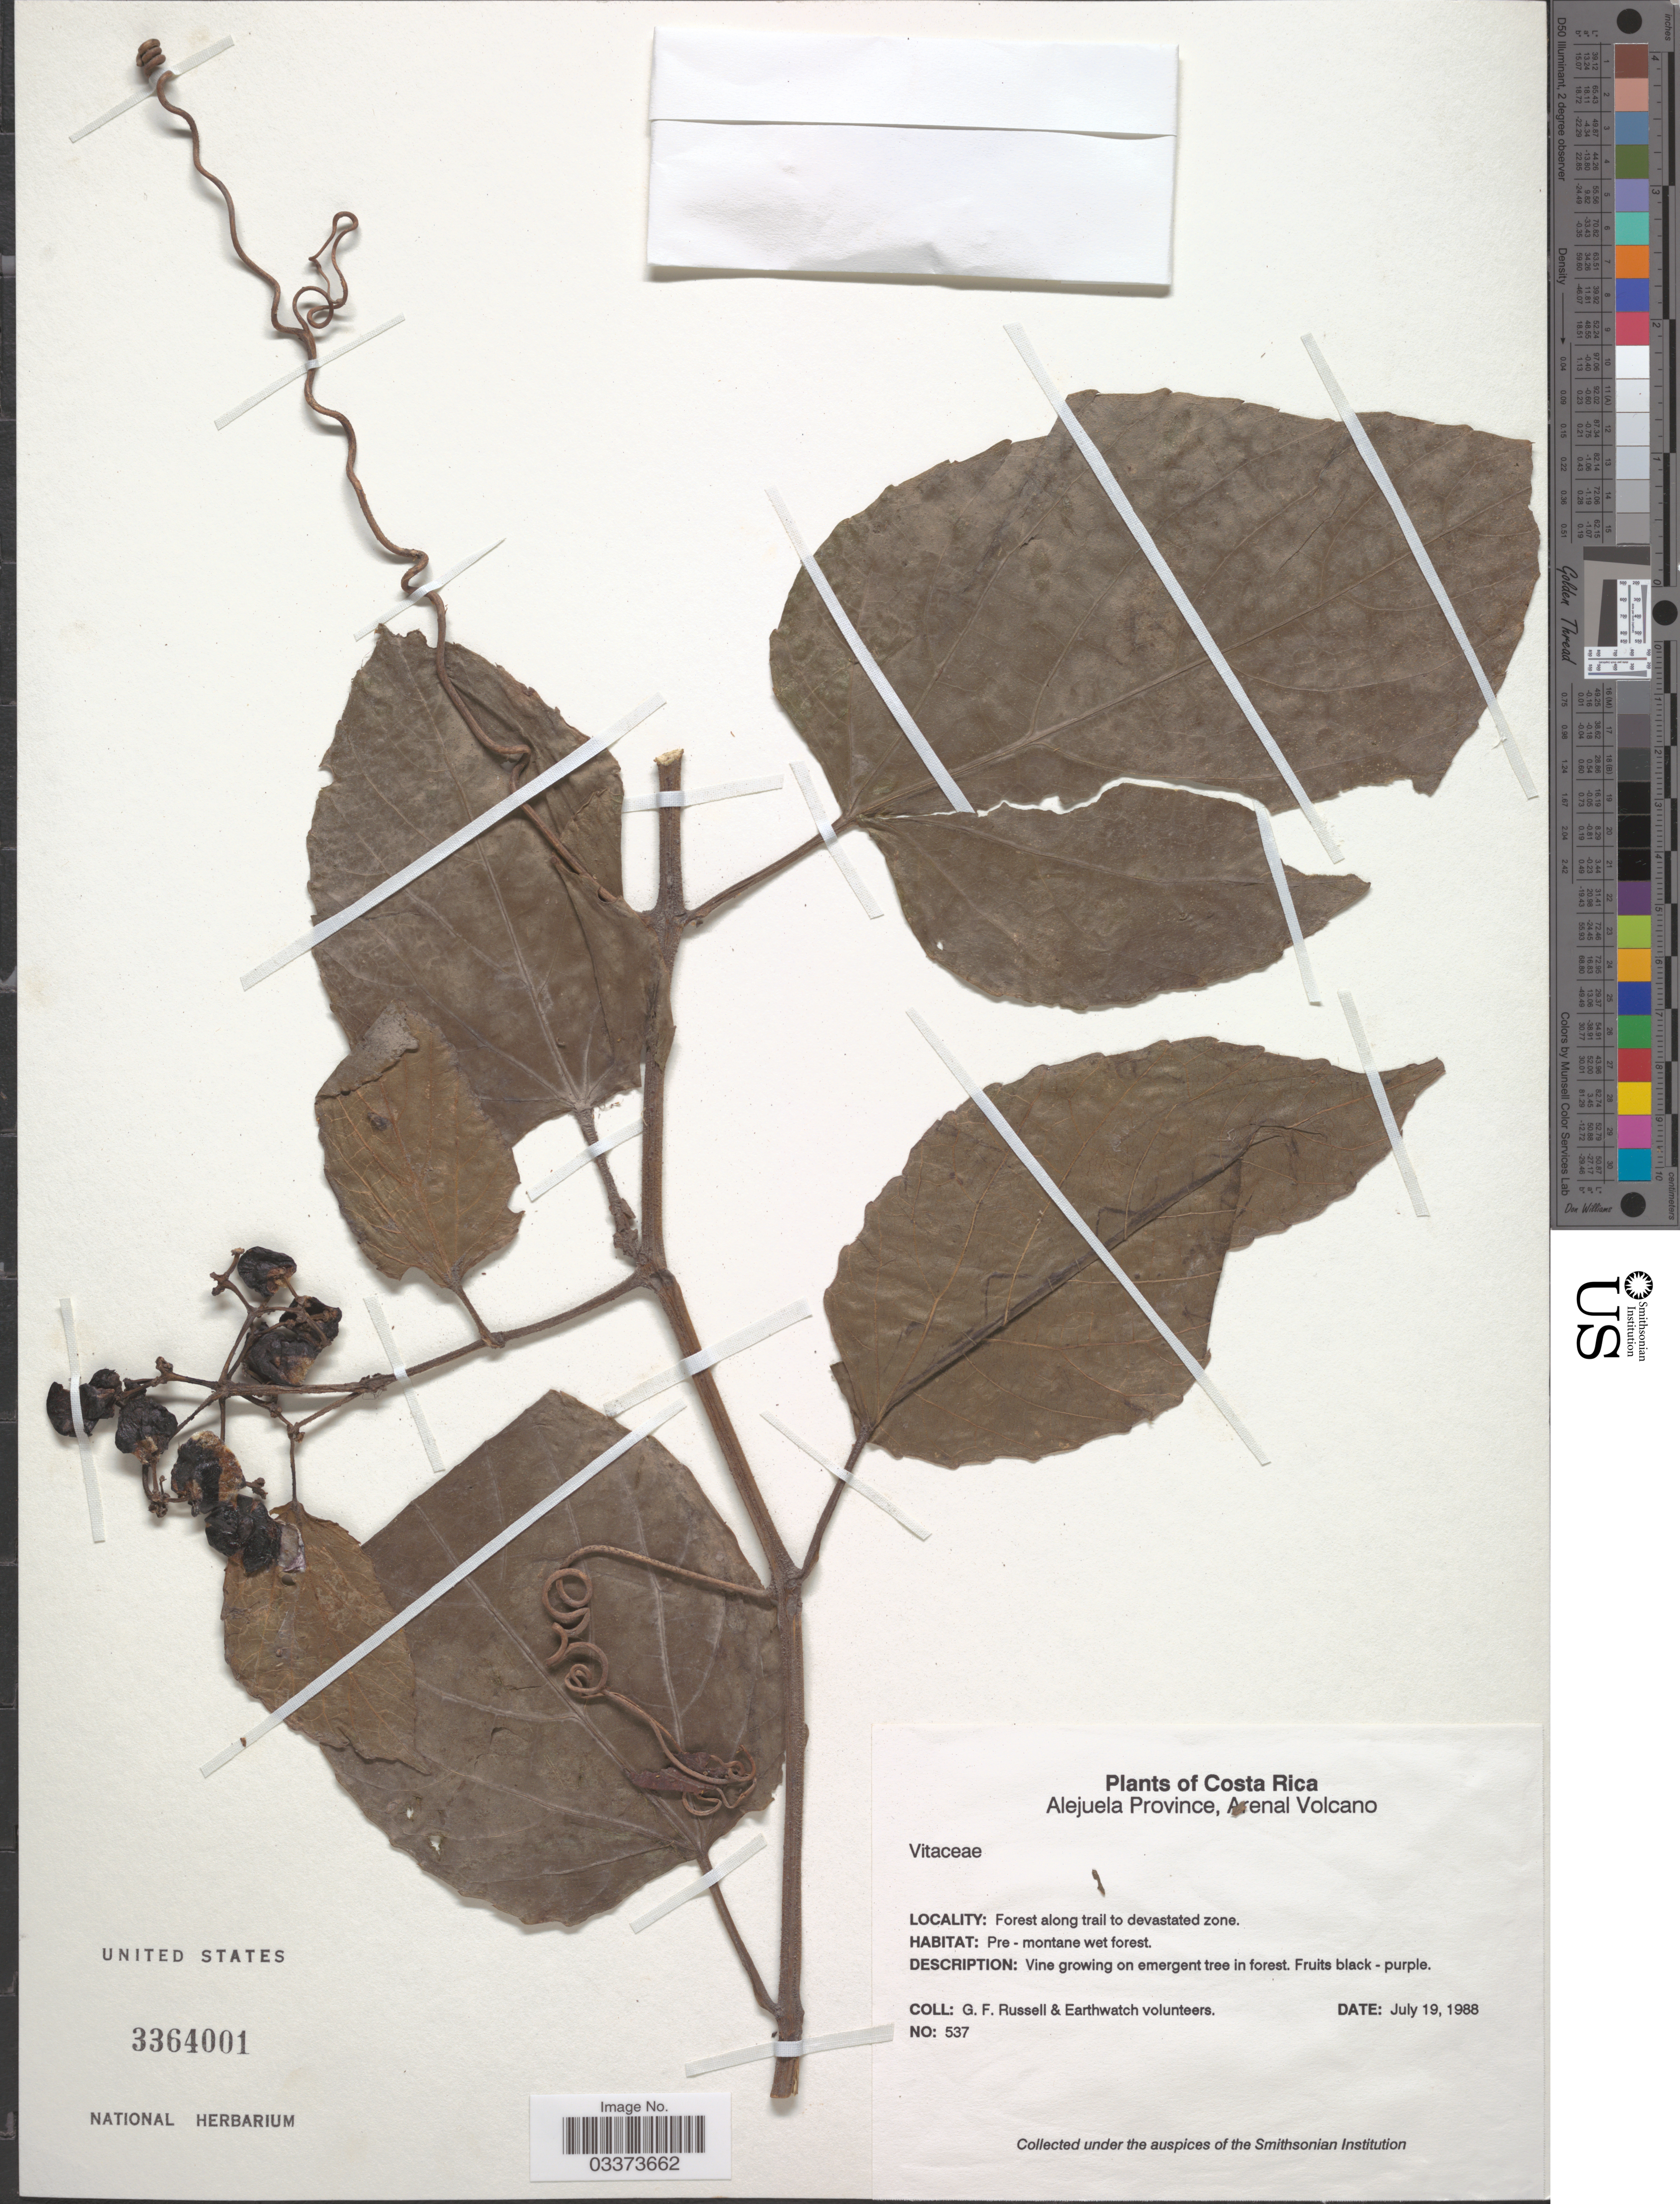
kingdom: Plantae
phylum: Tracheophyta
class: Magnoliopsida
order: Vitales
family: Vitaceae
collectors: G. Russell & Earthwatch Volunteers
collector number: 537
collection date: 1988-07-19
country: Costa Rica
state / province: Alajuela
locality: Alejuela Province, Arenal Volcano. Forest along trail to devastated zone.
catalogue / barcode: US 3364001